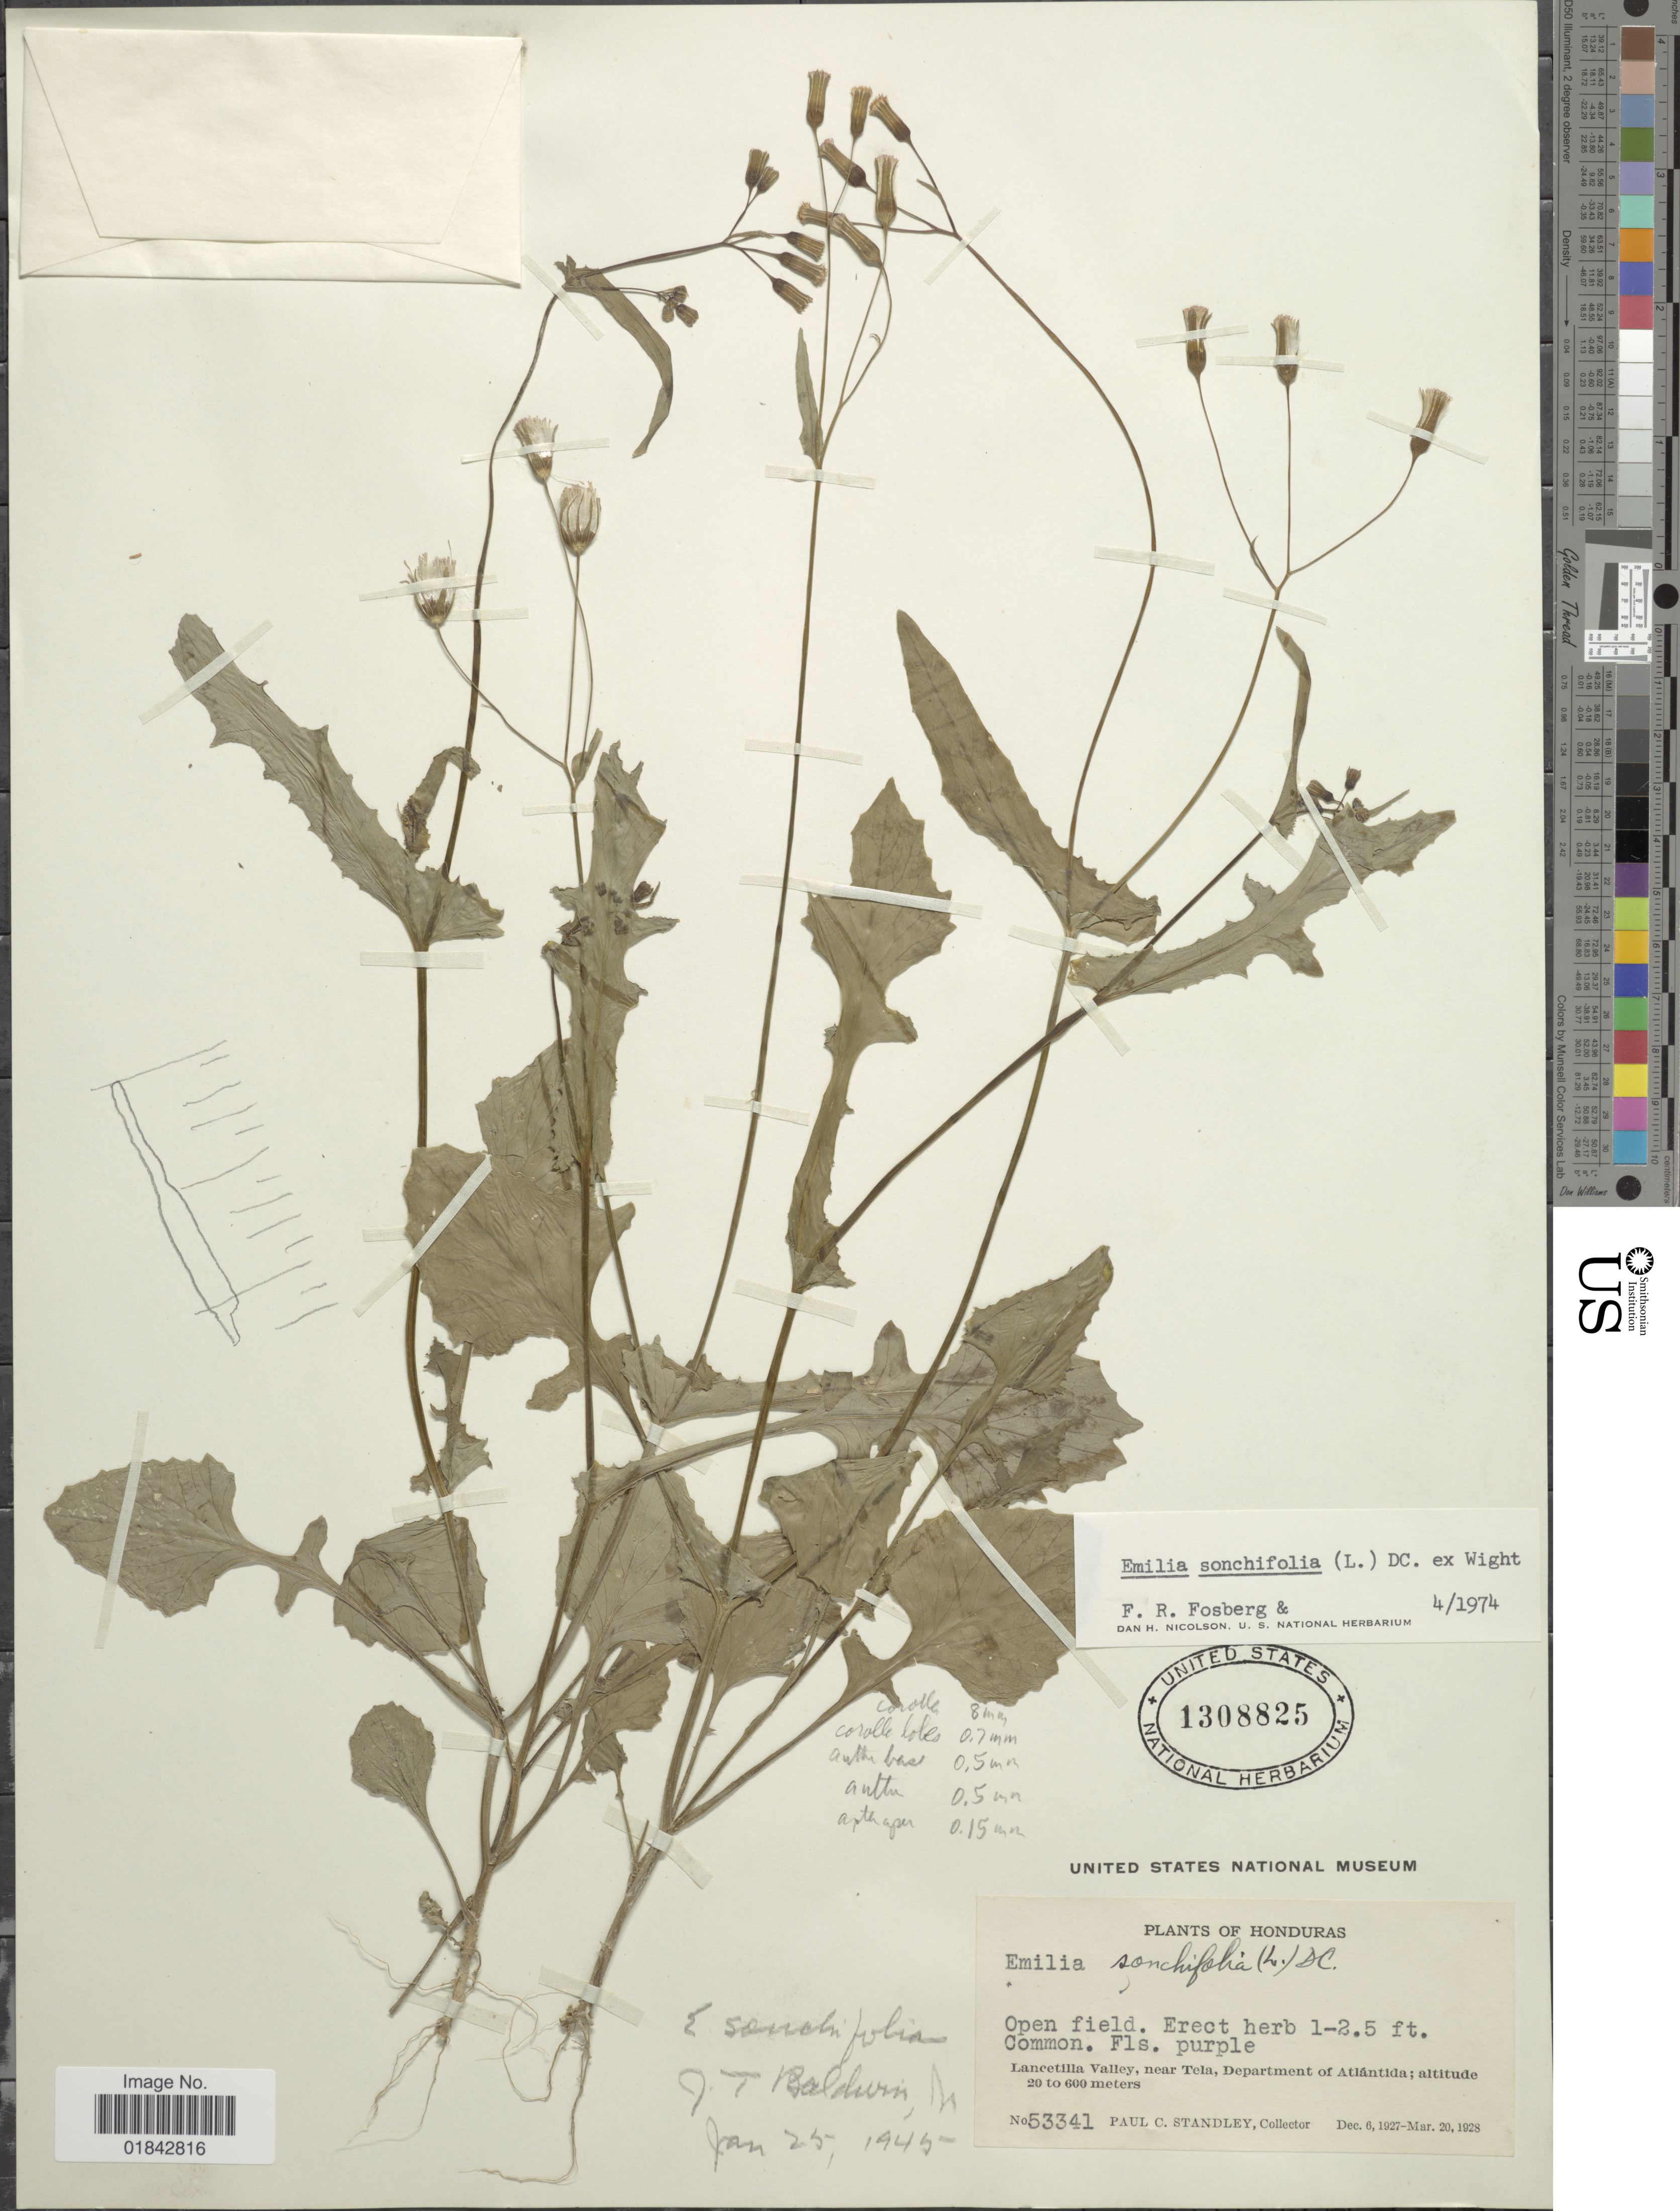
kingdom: Plantae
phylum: Tracheophyta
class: Magnoliopsida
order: Asterales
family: Asteraceae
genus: Emilia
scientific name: Emilia sonchifolia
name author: (L.) DC.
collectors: P. C. Standley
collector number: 53341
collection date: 1927-12-06/1928-03-20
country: Honduras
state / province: Atlántida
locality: Open field, Lancetilla Valley near Tela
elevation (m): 20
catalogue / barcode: US 1308825